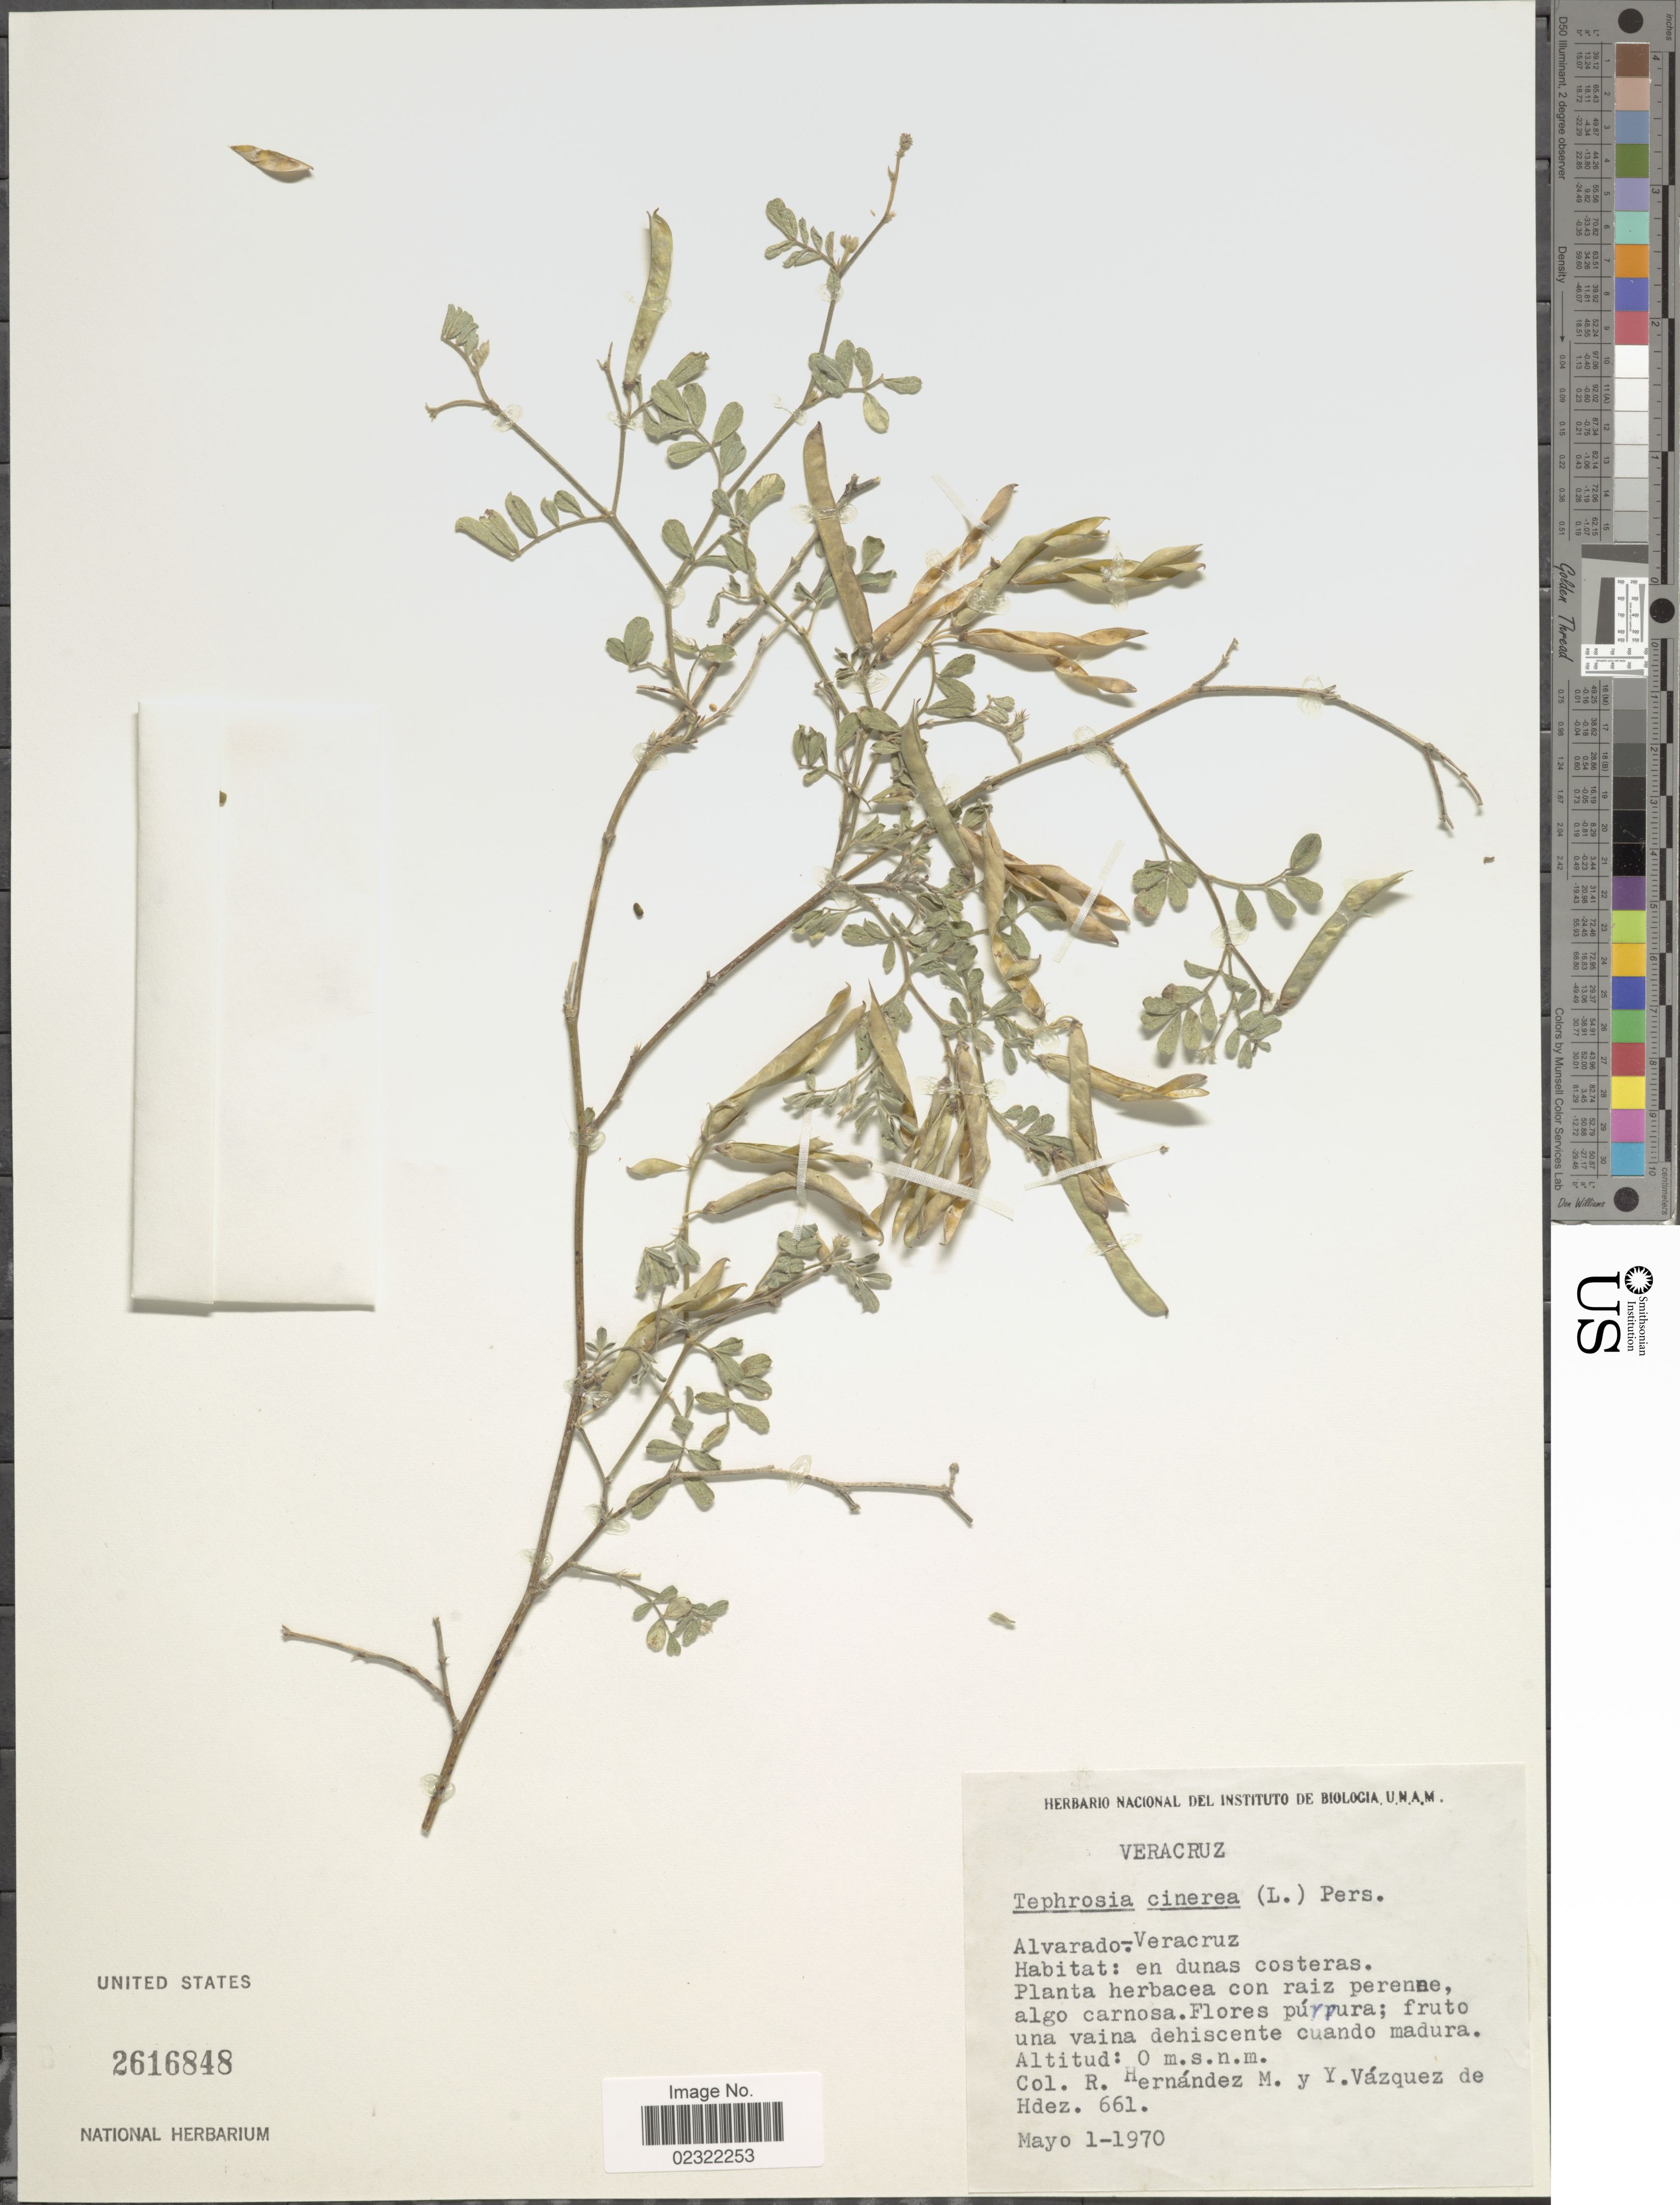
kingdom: Plantae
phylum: Tracheophyta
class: Magnoliopsida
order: Fabales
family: Fabaceae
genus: Tephrosia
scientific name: Tephrosia cinerea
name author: (L.) Pers.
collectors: R. Hernández & Y. Vazquez de Hernandez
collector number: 661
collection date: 1970-05-01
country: Mexico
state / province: Veracruz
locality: Veracruz, Alvarado-Veracruz,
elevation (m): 0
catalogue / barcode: US 2616848